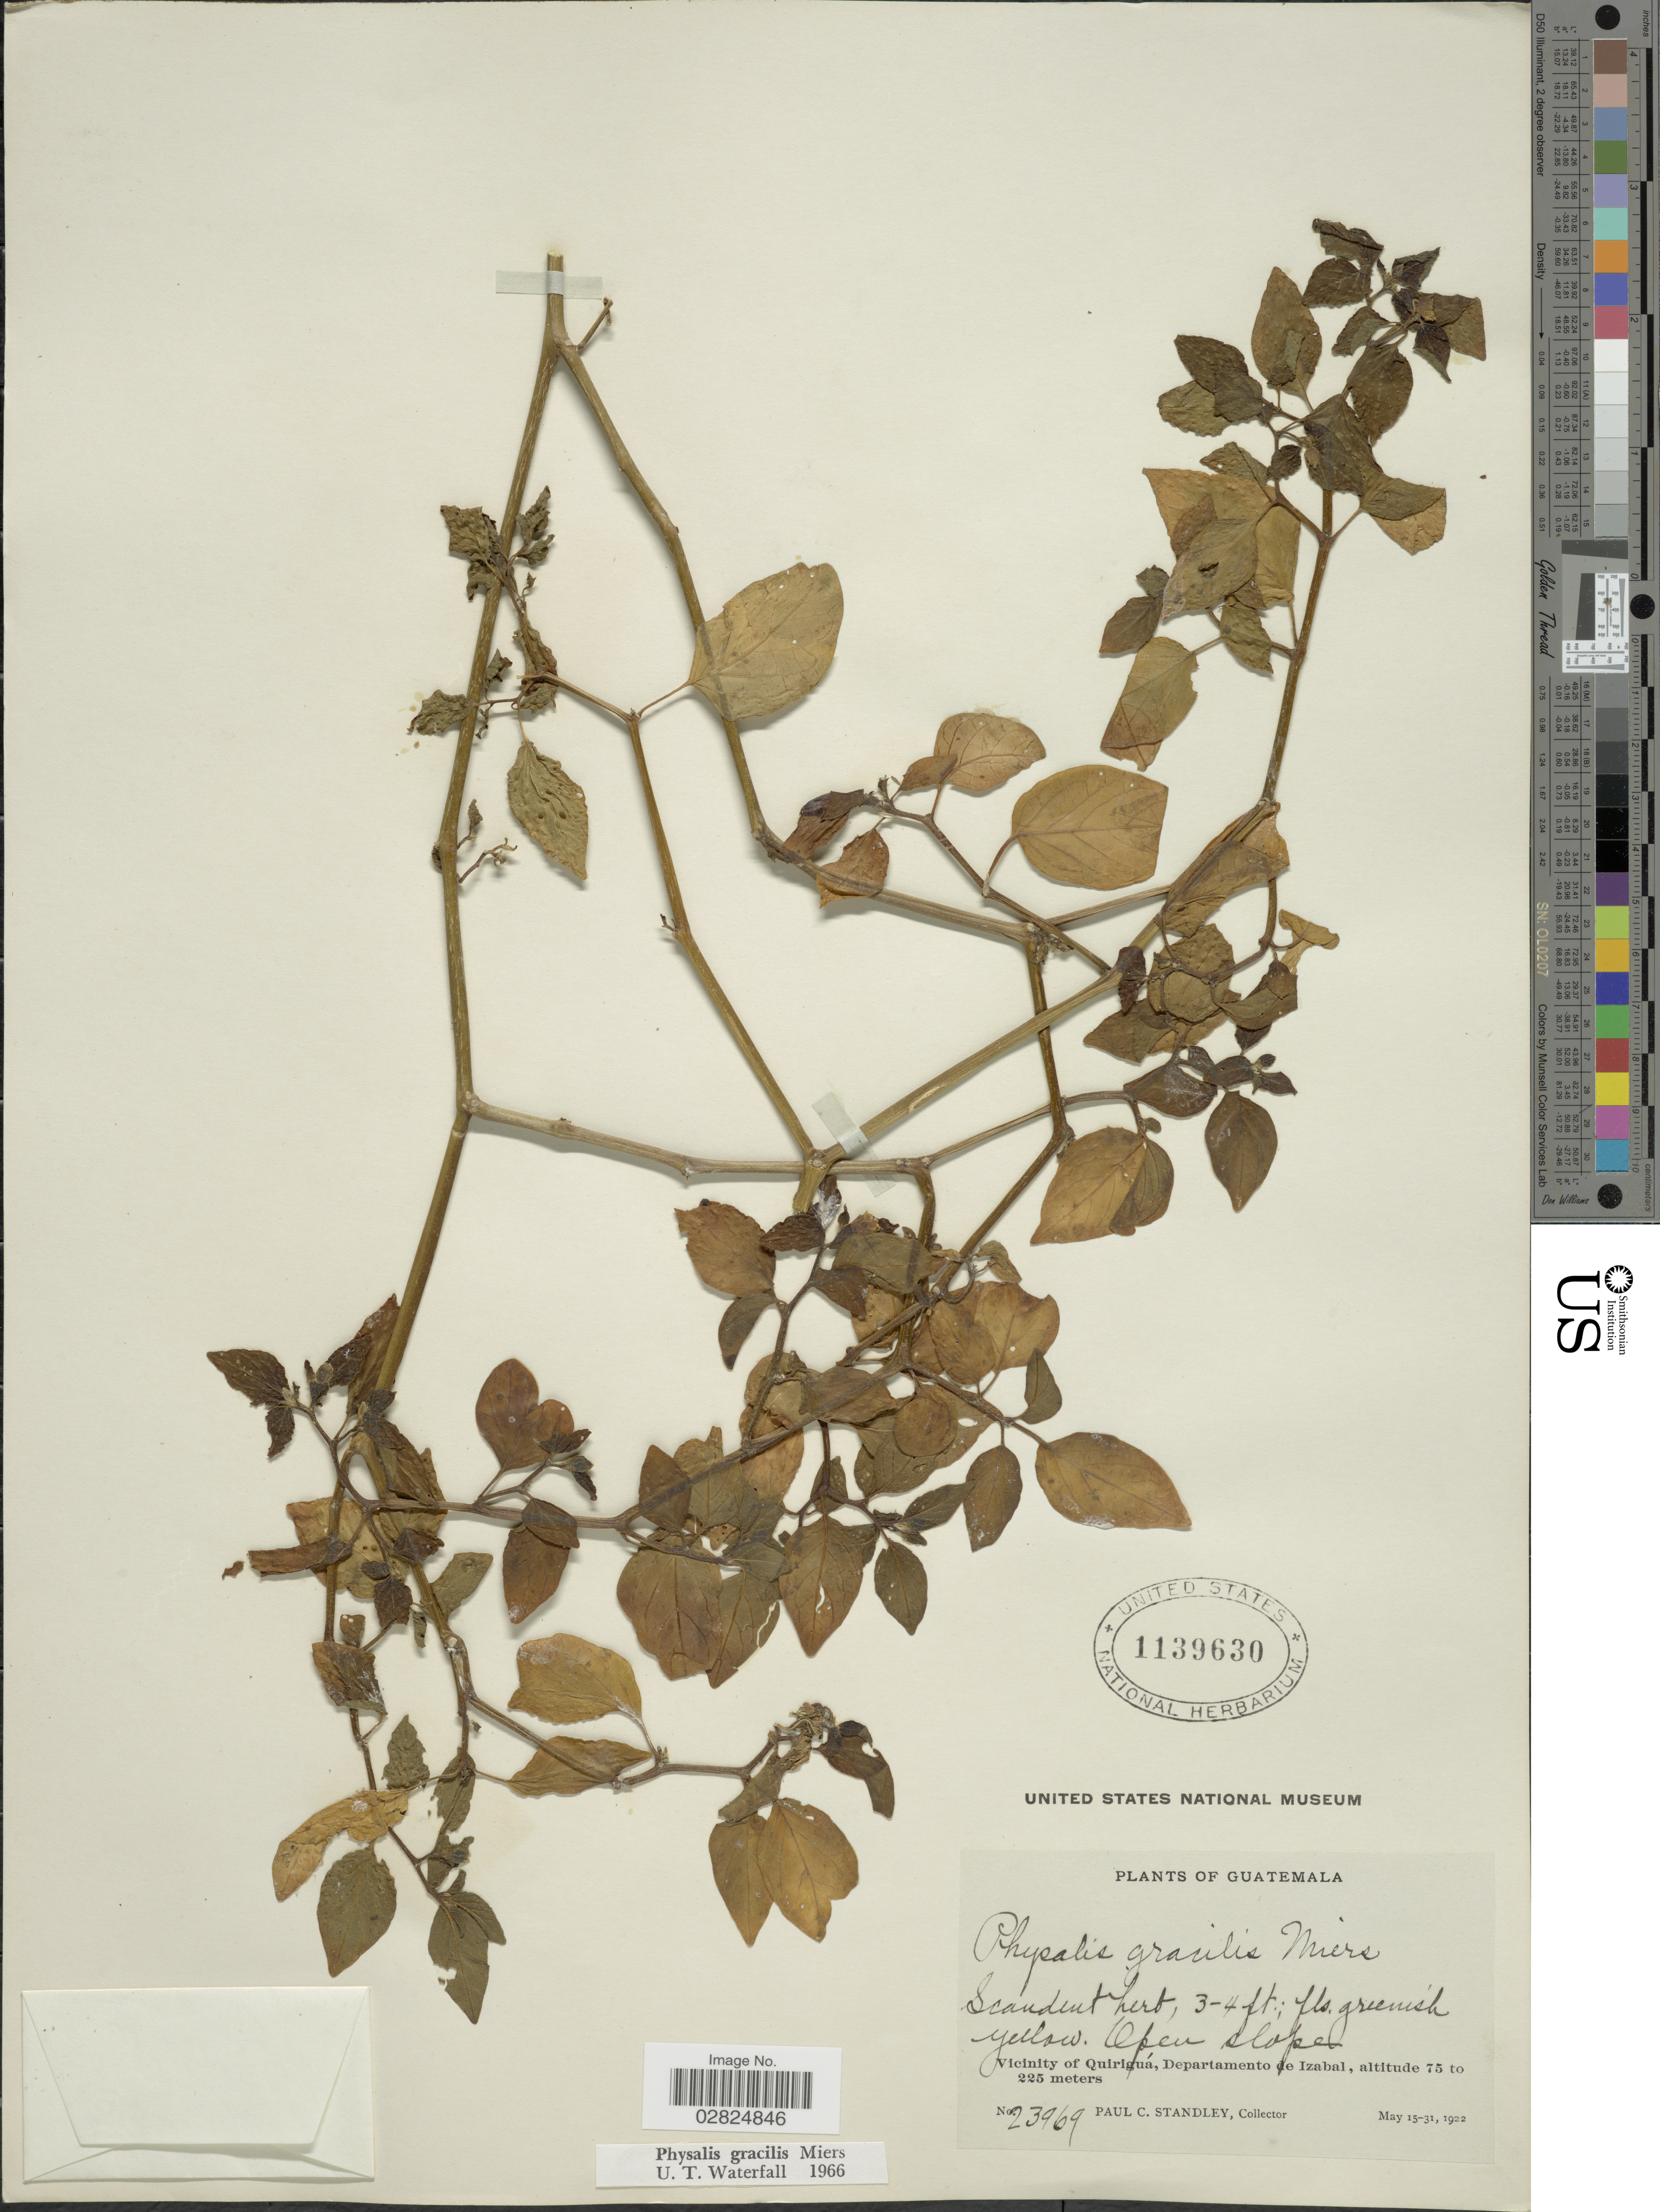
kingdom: Plantae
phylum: Tracheophyta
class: Magnoliopsida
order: Solanales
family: Solanaceae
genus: Physalis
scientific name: Physalis gracilis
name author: Miers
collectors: P. C. Standley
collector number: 23969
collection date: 1922-05-15/1922-05-31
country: Guatemala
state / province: Izabal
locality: Vicinity of Quiriguá, Departamento de Izabal.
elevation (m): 75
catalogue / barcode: US 1139630